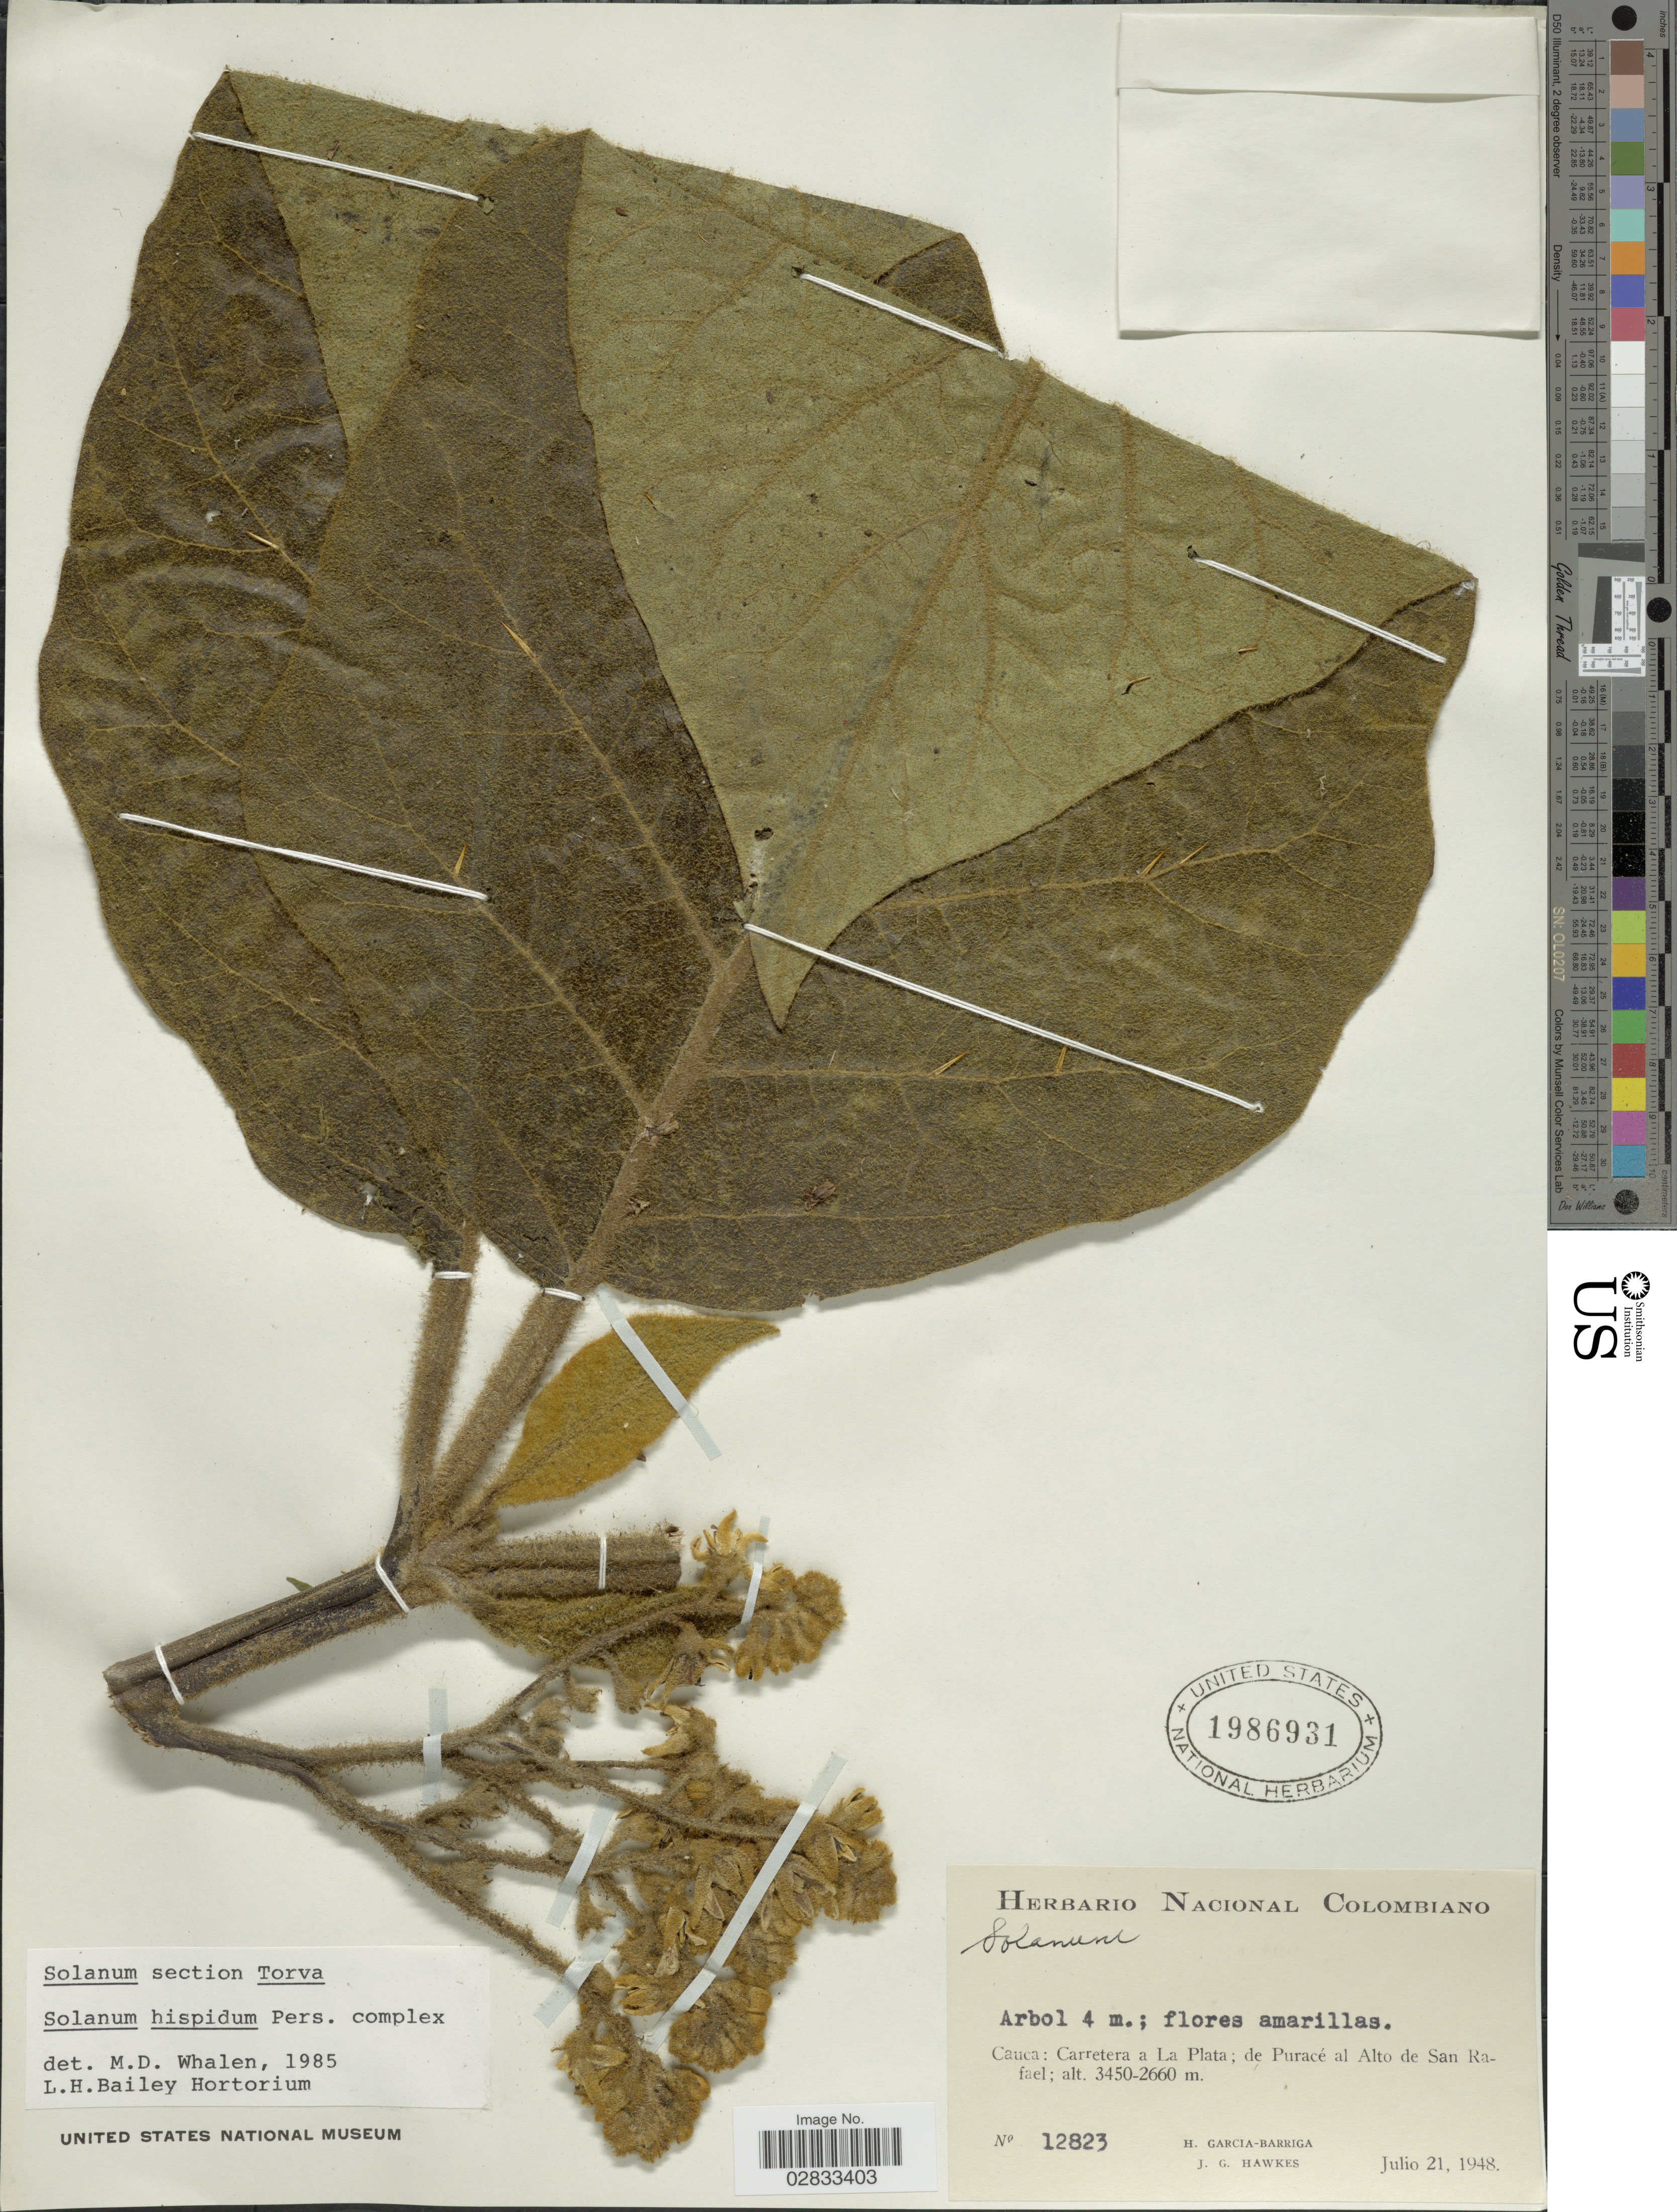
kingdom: Plantae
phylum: Tracheophyta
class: Magnoliopsida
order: Solanales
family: Solanaceae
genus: Solanum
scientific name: Solanum hispidum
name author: Pers.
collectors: H. García Barriga & J. Hawkes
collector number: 12823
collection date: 1948-07-21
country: Colombia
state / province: Cauca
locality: Carretera a La Plata; de Puracé al Alto de San Rafael.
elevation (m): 2660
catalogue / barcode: US 1986931